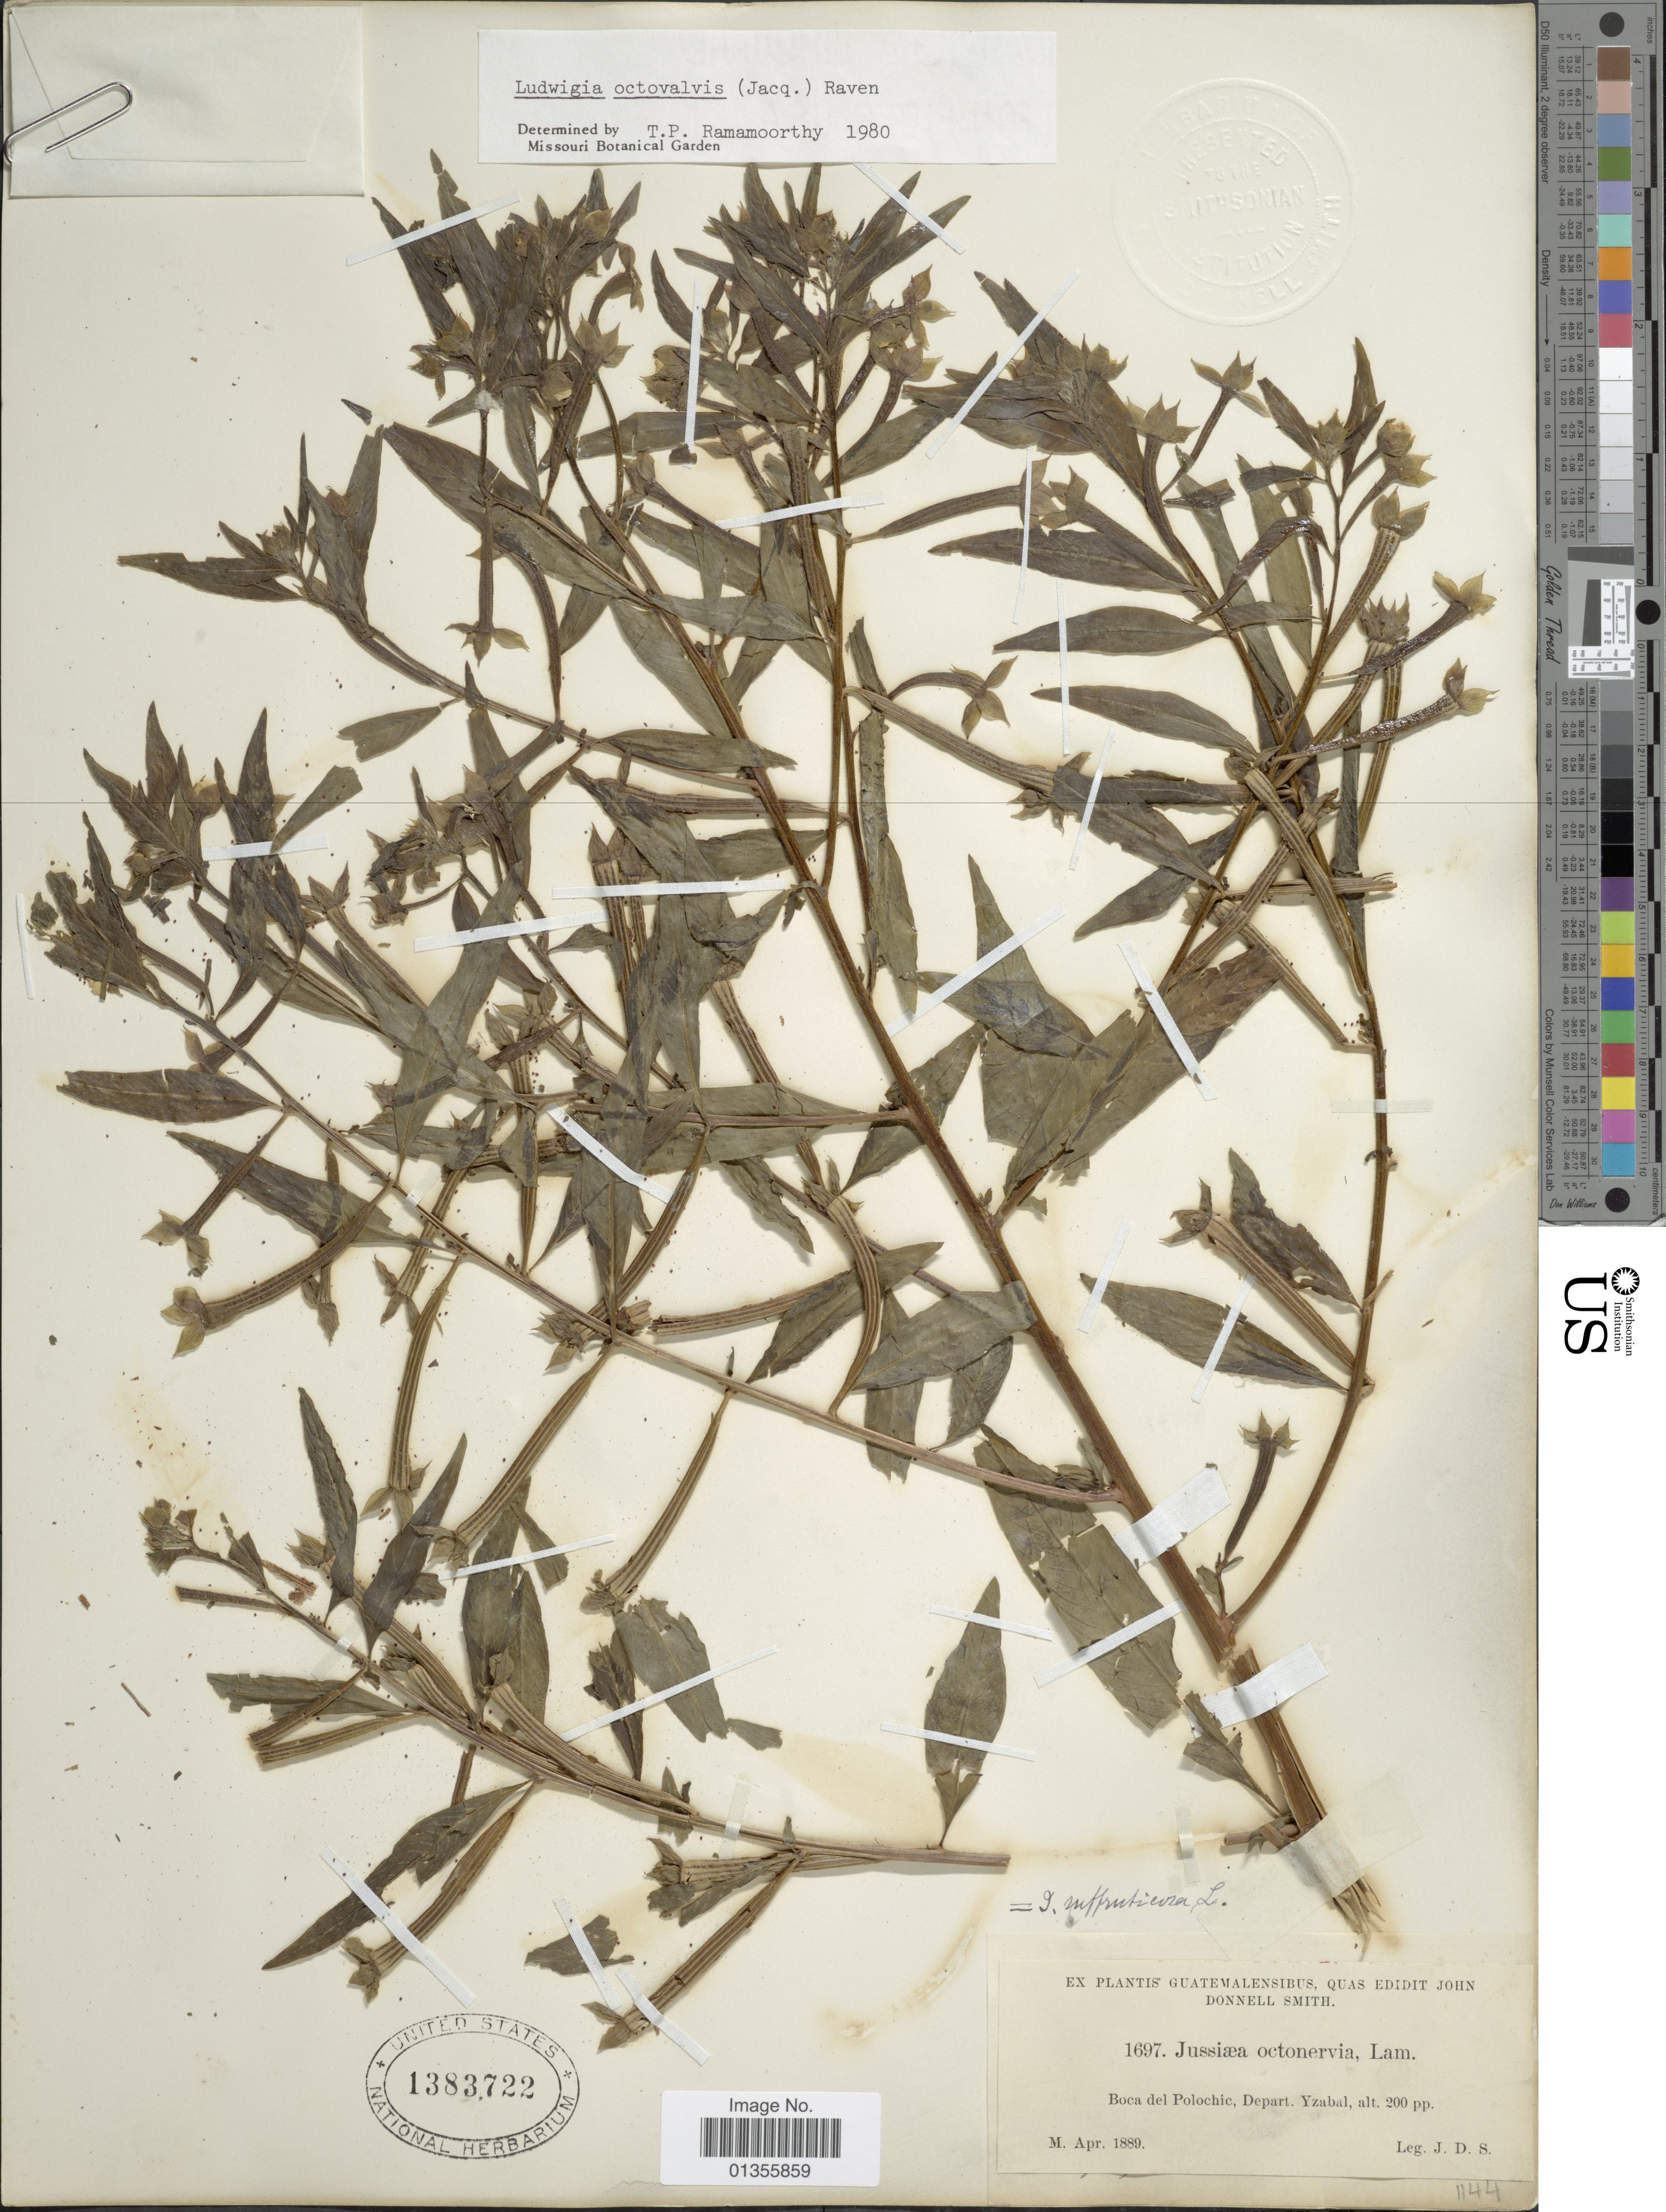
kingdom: Plantae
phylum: Tracheophyta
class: Magnoliopsida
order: Myrtales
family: Onagraceae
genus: Ludwigia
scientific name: Ludwigia octovalvis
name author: (Jacq.) P.H. Raven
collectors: J. D. Smith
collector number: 1697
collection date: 1889-04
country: Guatemala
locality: Boca del Polochic, Yzabal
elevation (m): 61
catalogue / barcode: US 1383722